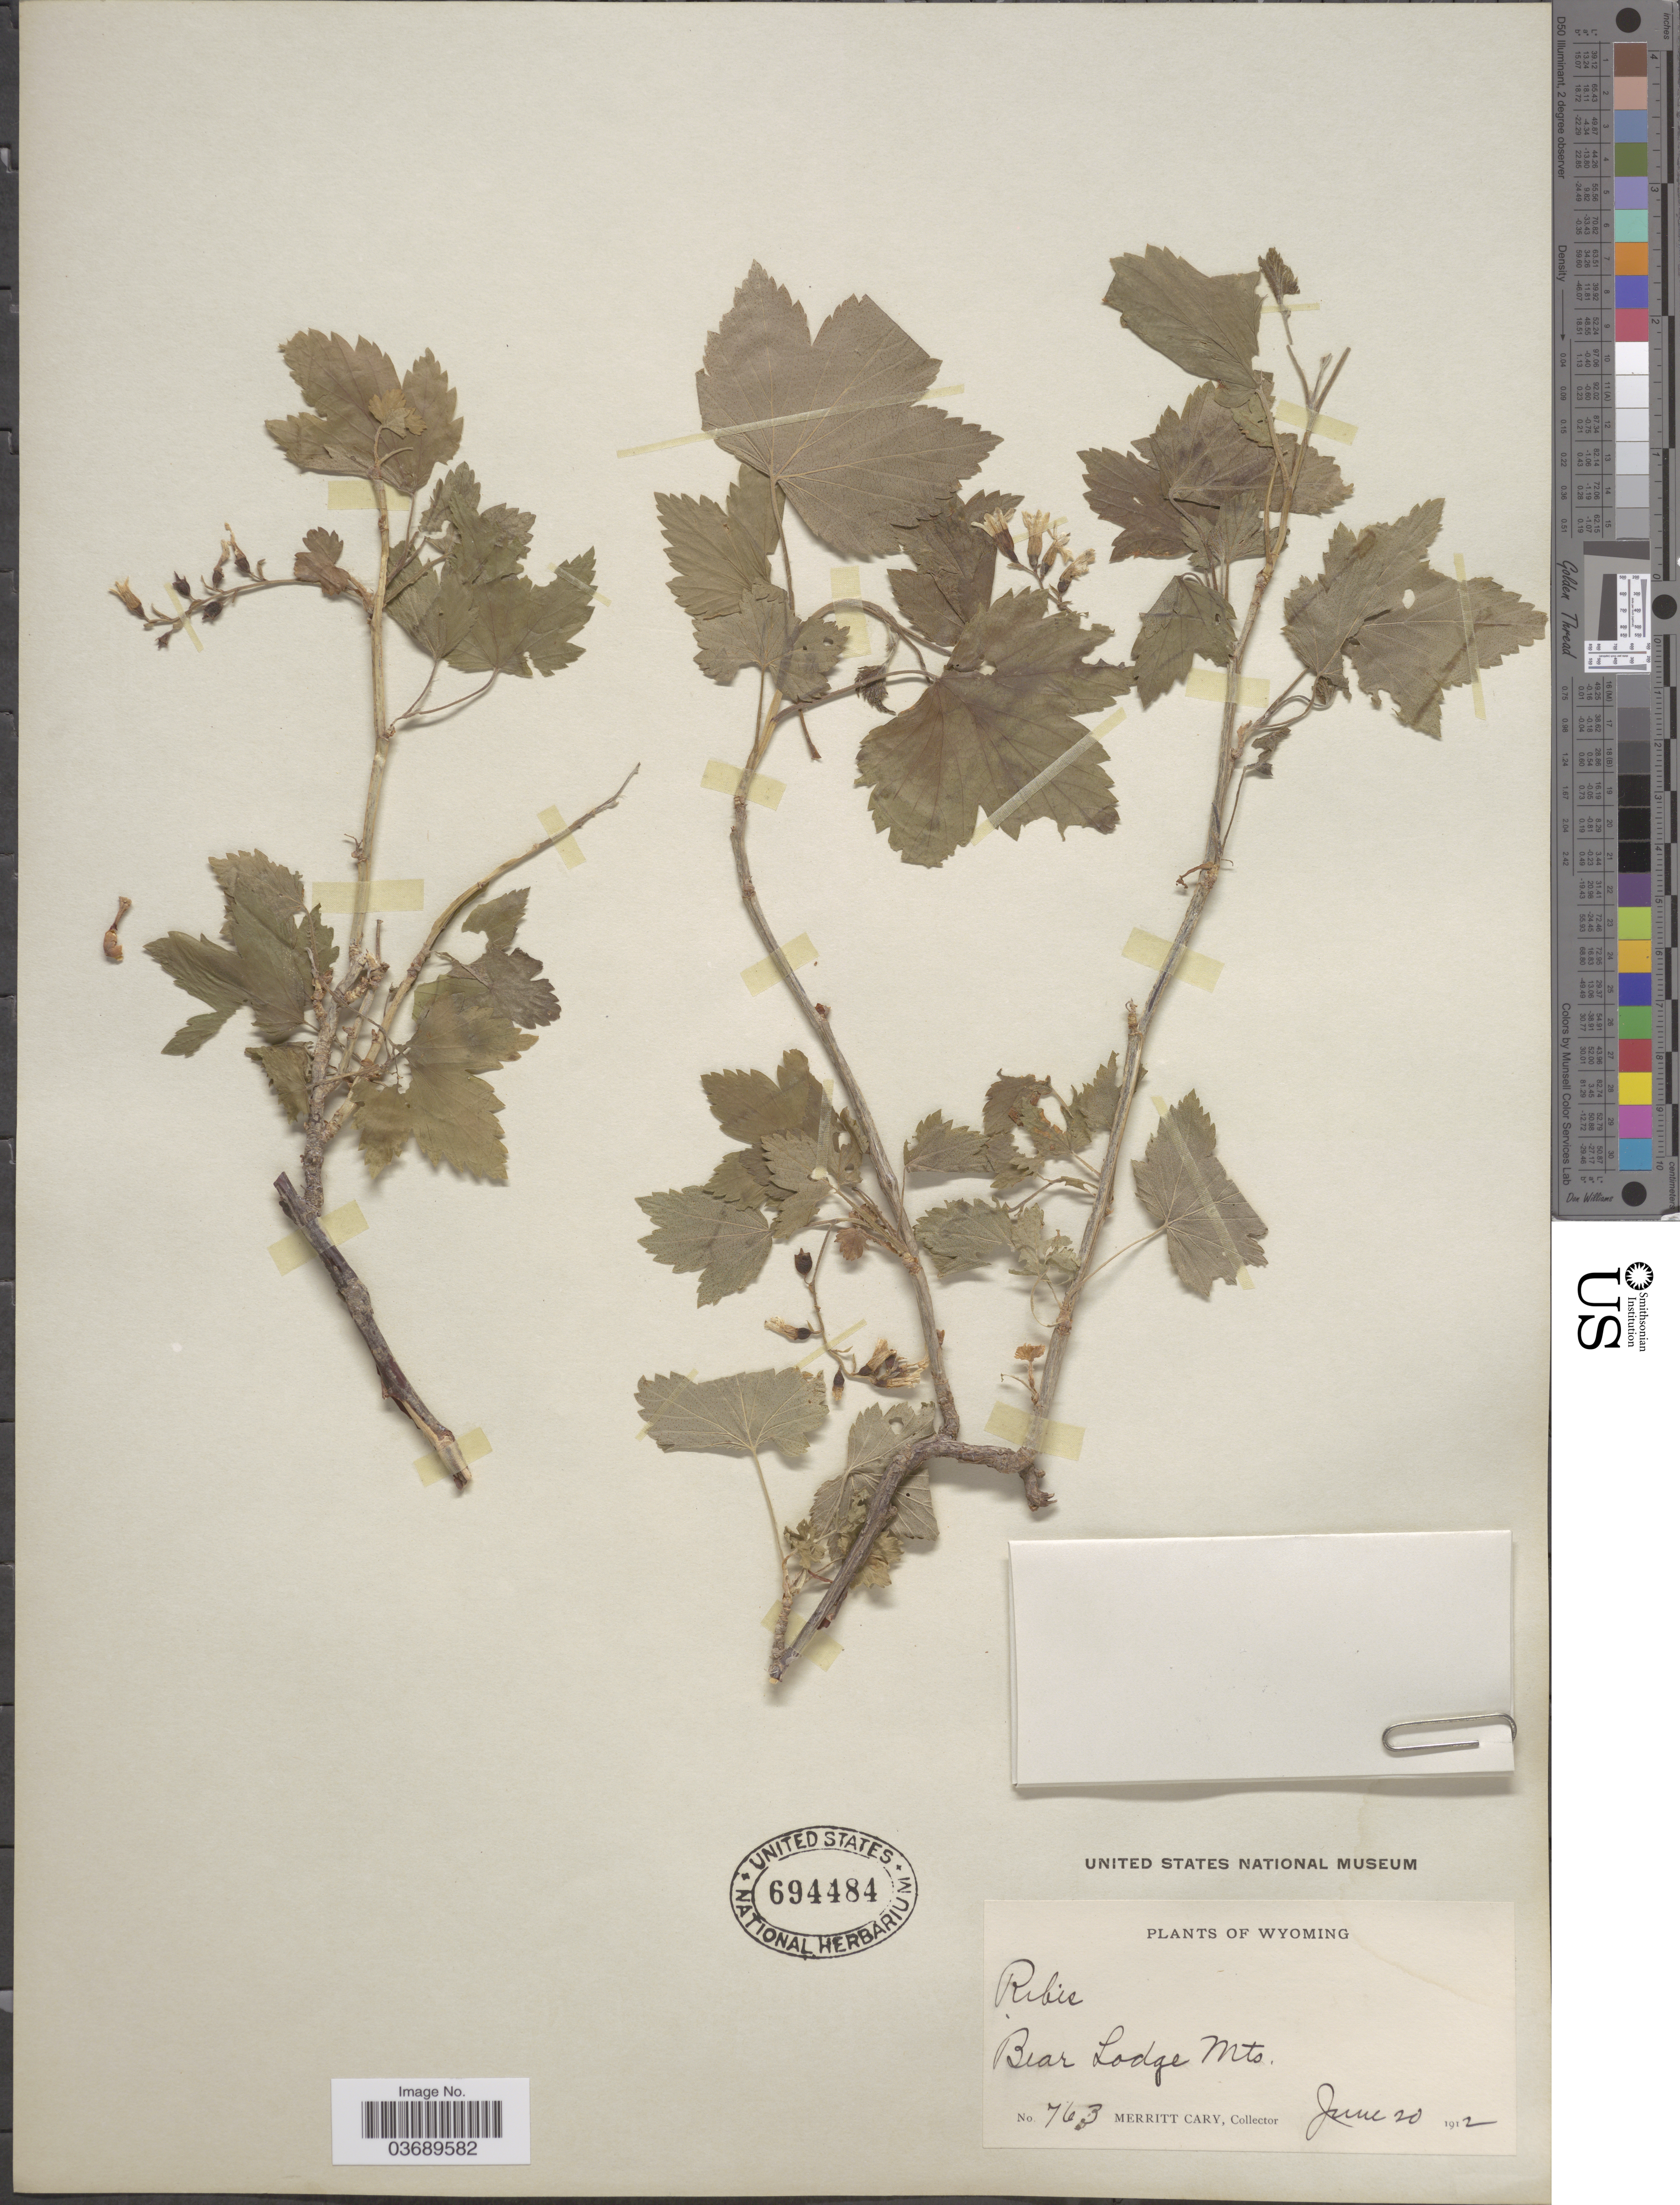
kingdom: Plantae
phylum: Tracheophyta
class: Magnoliopsida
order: Saxifragales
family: Grossulariaceae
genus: Ribes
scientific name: Ribes sp.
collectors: M. Cary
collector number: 763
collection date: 1912-06-20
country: United States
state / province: Wyoming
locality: Bear Lodge Mts.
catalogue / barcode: US 694484